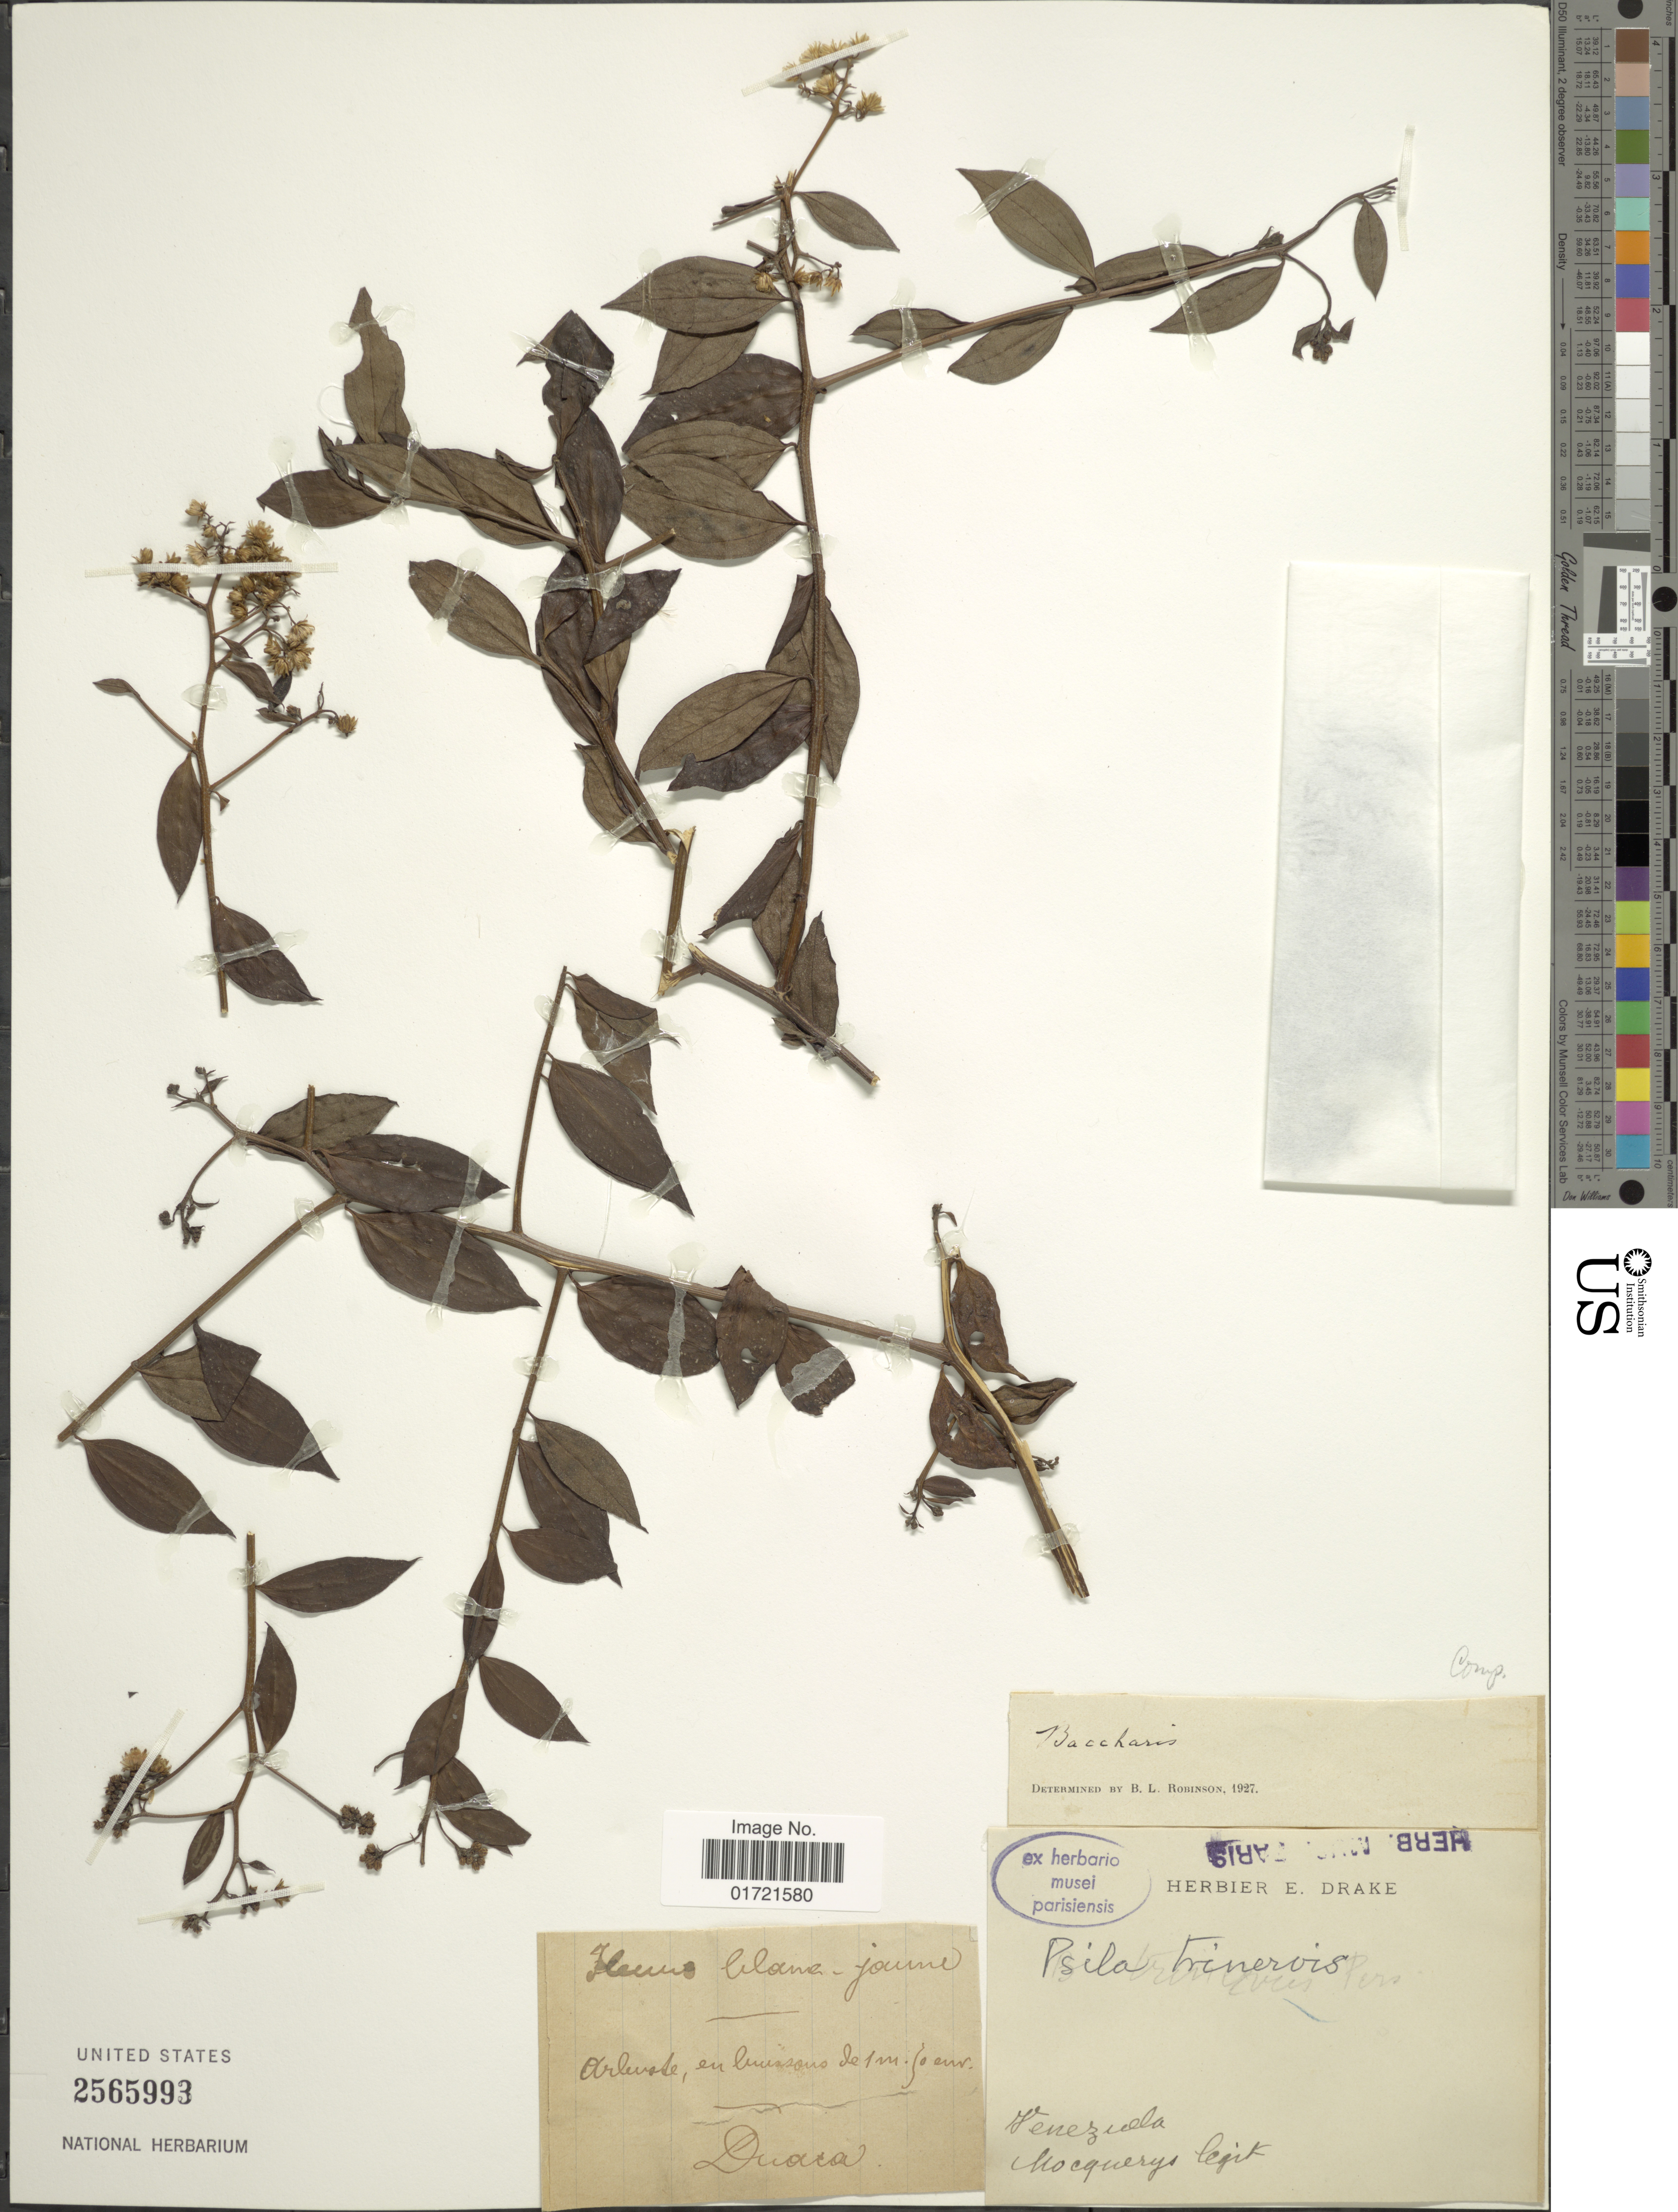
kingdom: Plantae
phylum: Tracheophyta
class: Magnoliopsida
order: Asterales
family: Asteraceae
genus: Baccharis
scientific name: Baccharis trinervis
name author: (Lam.) Pers.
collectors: A. Mocquerys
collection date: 1893/1894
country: Venezuela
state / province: Lara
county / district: Crespo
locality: Duaca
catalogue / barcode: US 2565993